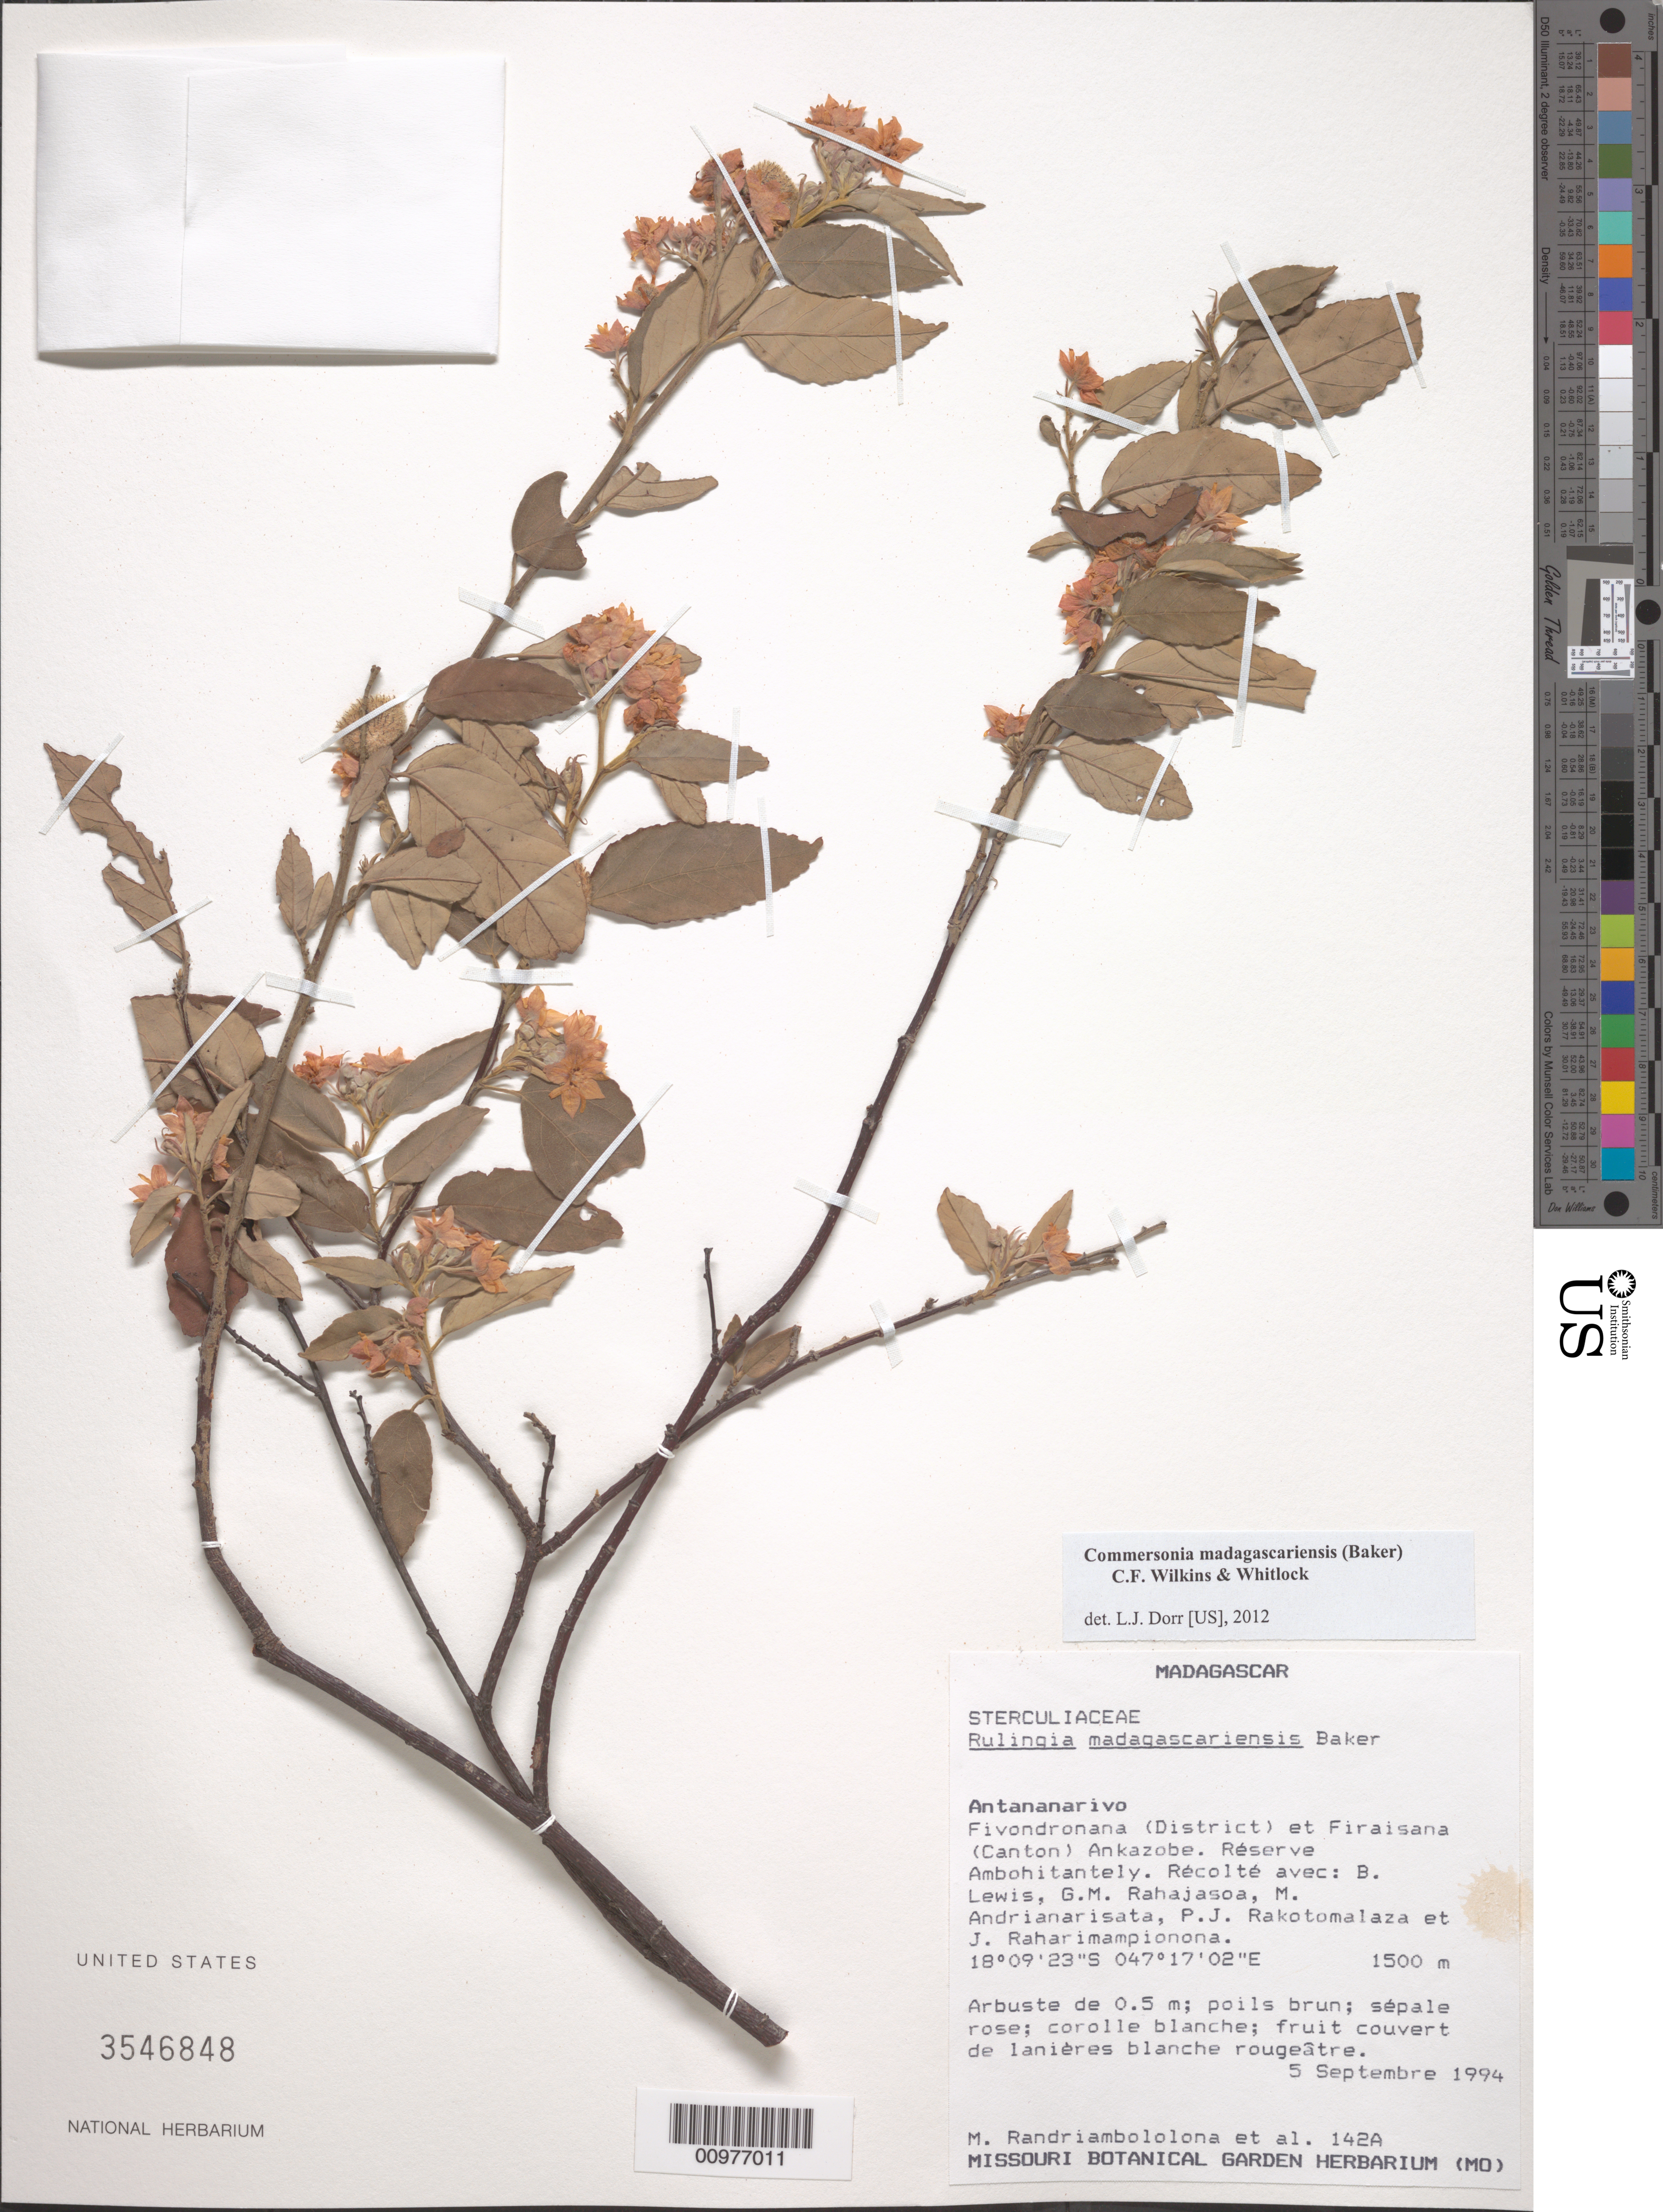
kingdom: Plantae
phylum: Tracheophyta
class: Magnoliopsida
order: Malvales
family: Malvaceae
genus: Commersonia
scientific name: Commersonia madagascariensis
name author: (Baker) C.F. Wilkins & Whitlock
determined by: Dorr, L. J., (BOT), Smithsonian Institution - National Museum of Natural History (UNITED STATES)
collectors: M. Randriambololona et al.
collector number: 142A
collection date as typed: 5 Septembre 1994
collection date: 1994-09-05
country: Madagascar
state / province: Analamanga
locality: Fivondronana and Firaisana Ankazobe. Reserve Ambohitantely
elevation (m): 1500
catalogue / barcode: US 3546848